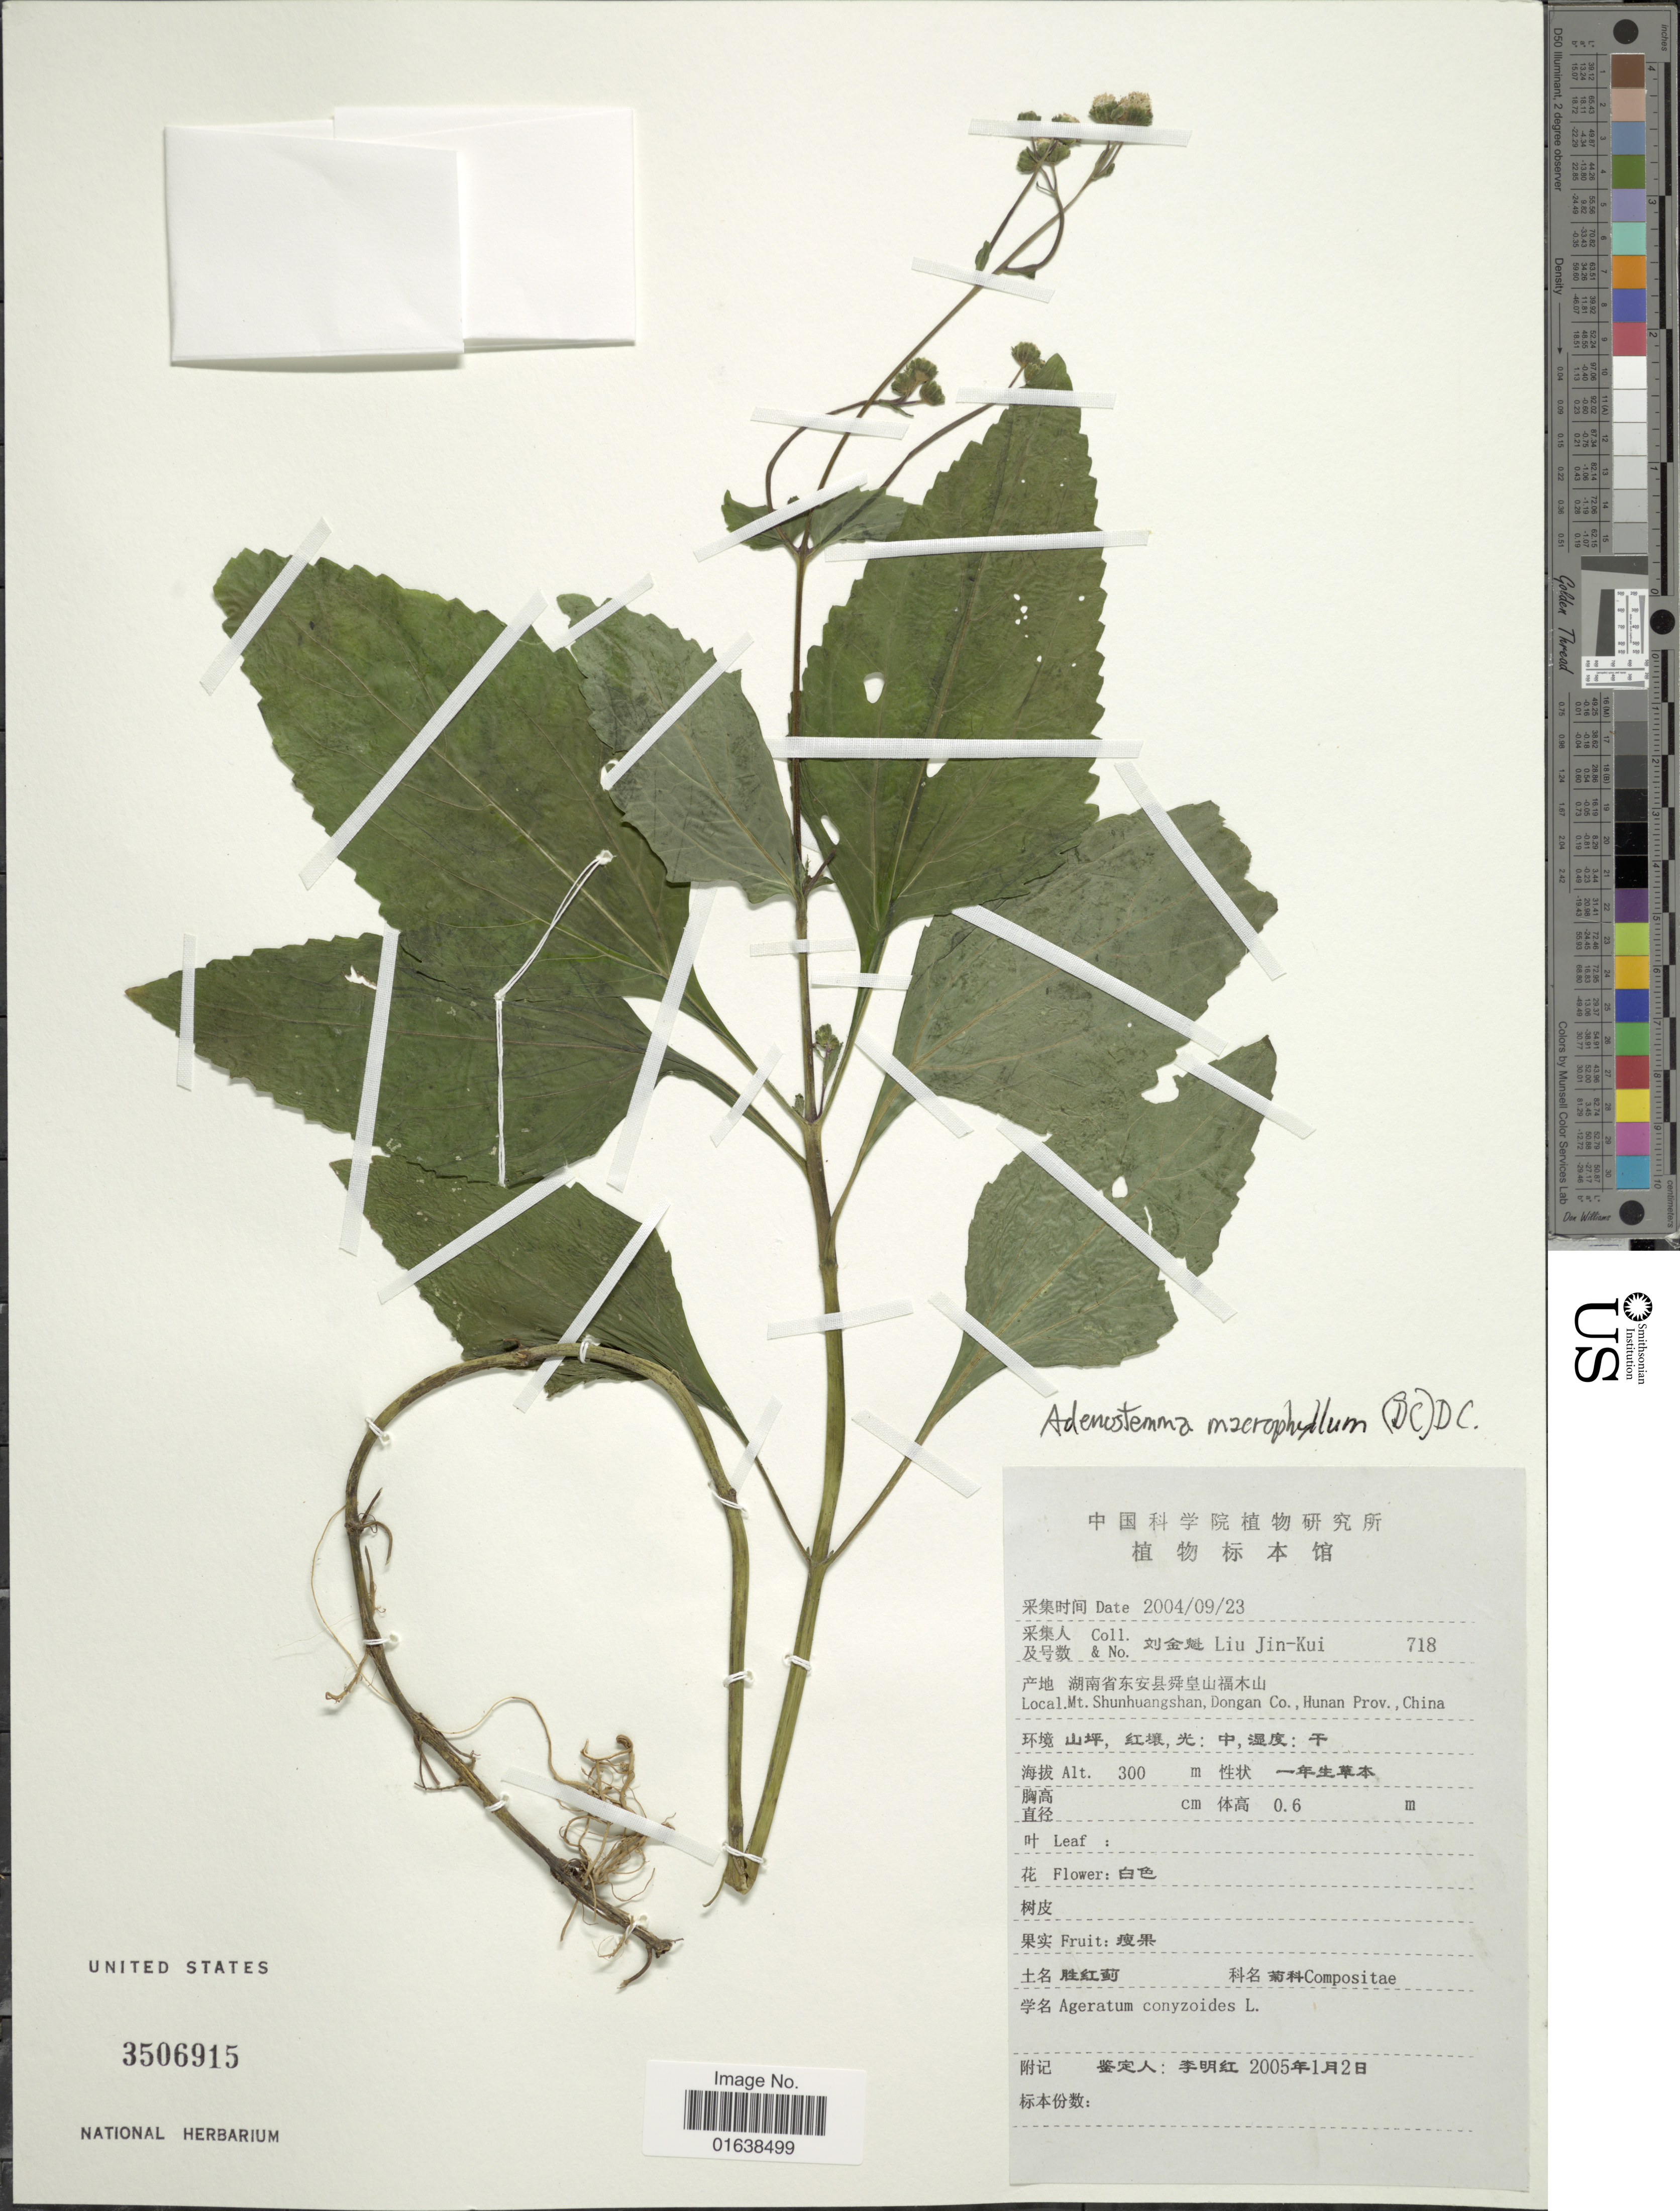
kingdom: Plantae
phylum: Tracheophyta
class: Magnoliopsida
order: Asterales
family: Asteraceae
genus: Adenostemma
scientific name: Adenostemma macrophyllum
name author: (Blume) DC.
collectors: Liu Jin-Kui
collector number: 718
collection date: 2004-09-23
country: China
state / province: Hunan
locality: Mt. Shunhuanshan, Dongan Co., Hunan Prov., China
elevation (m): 300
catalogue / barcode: US 3506915